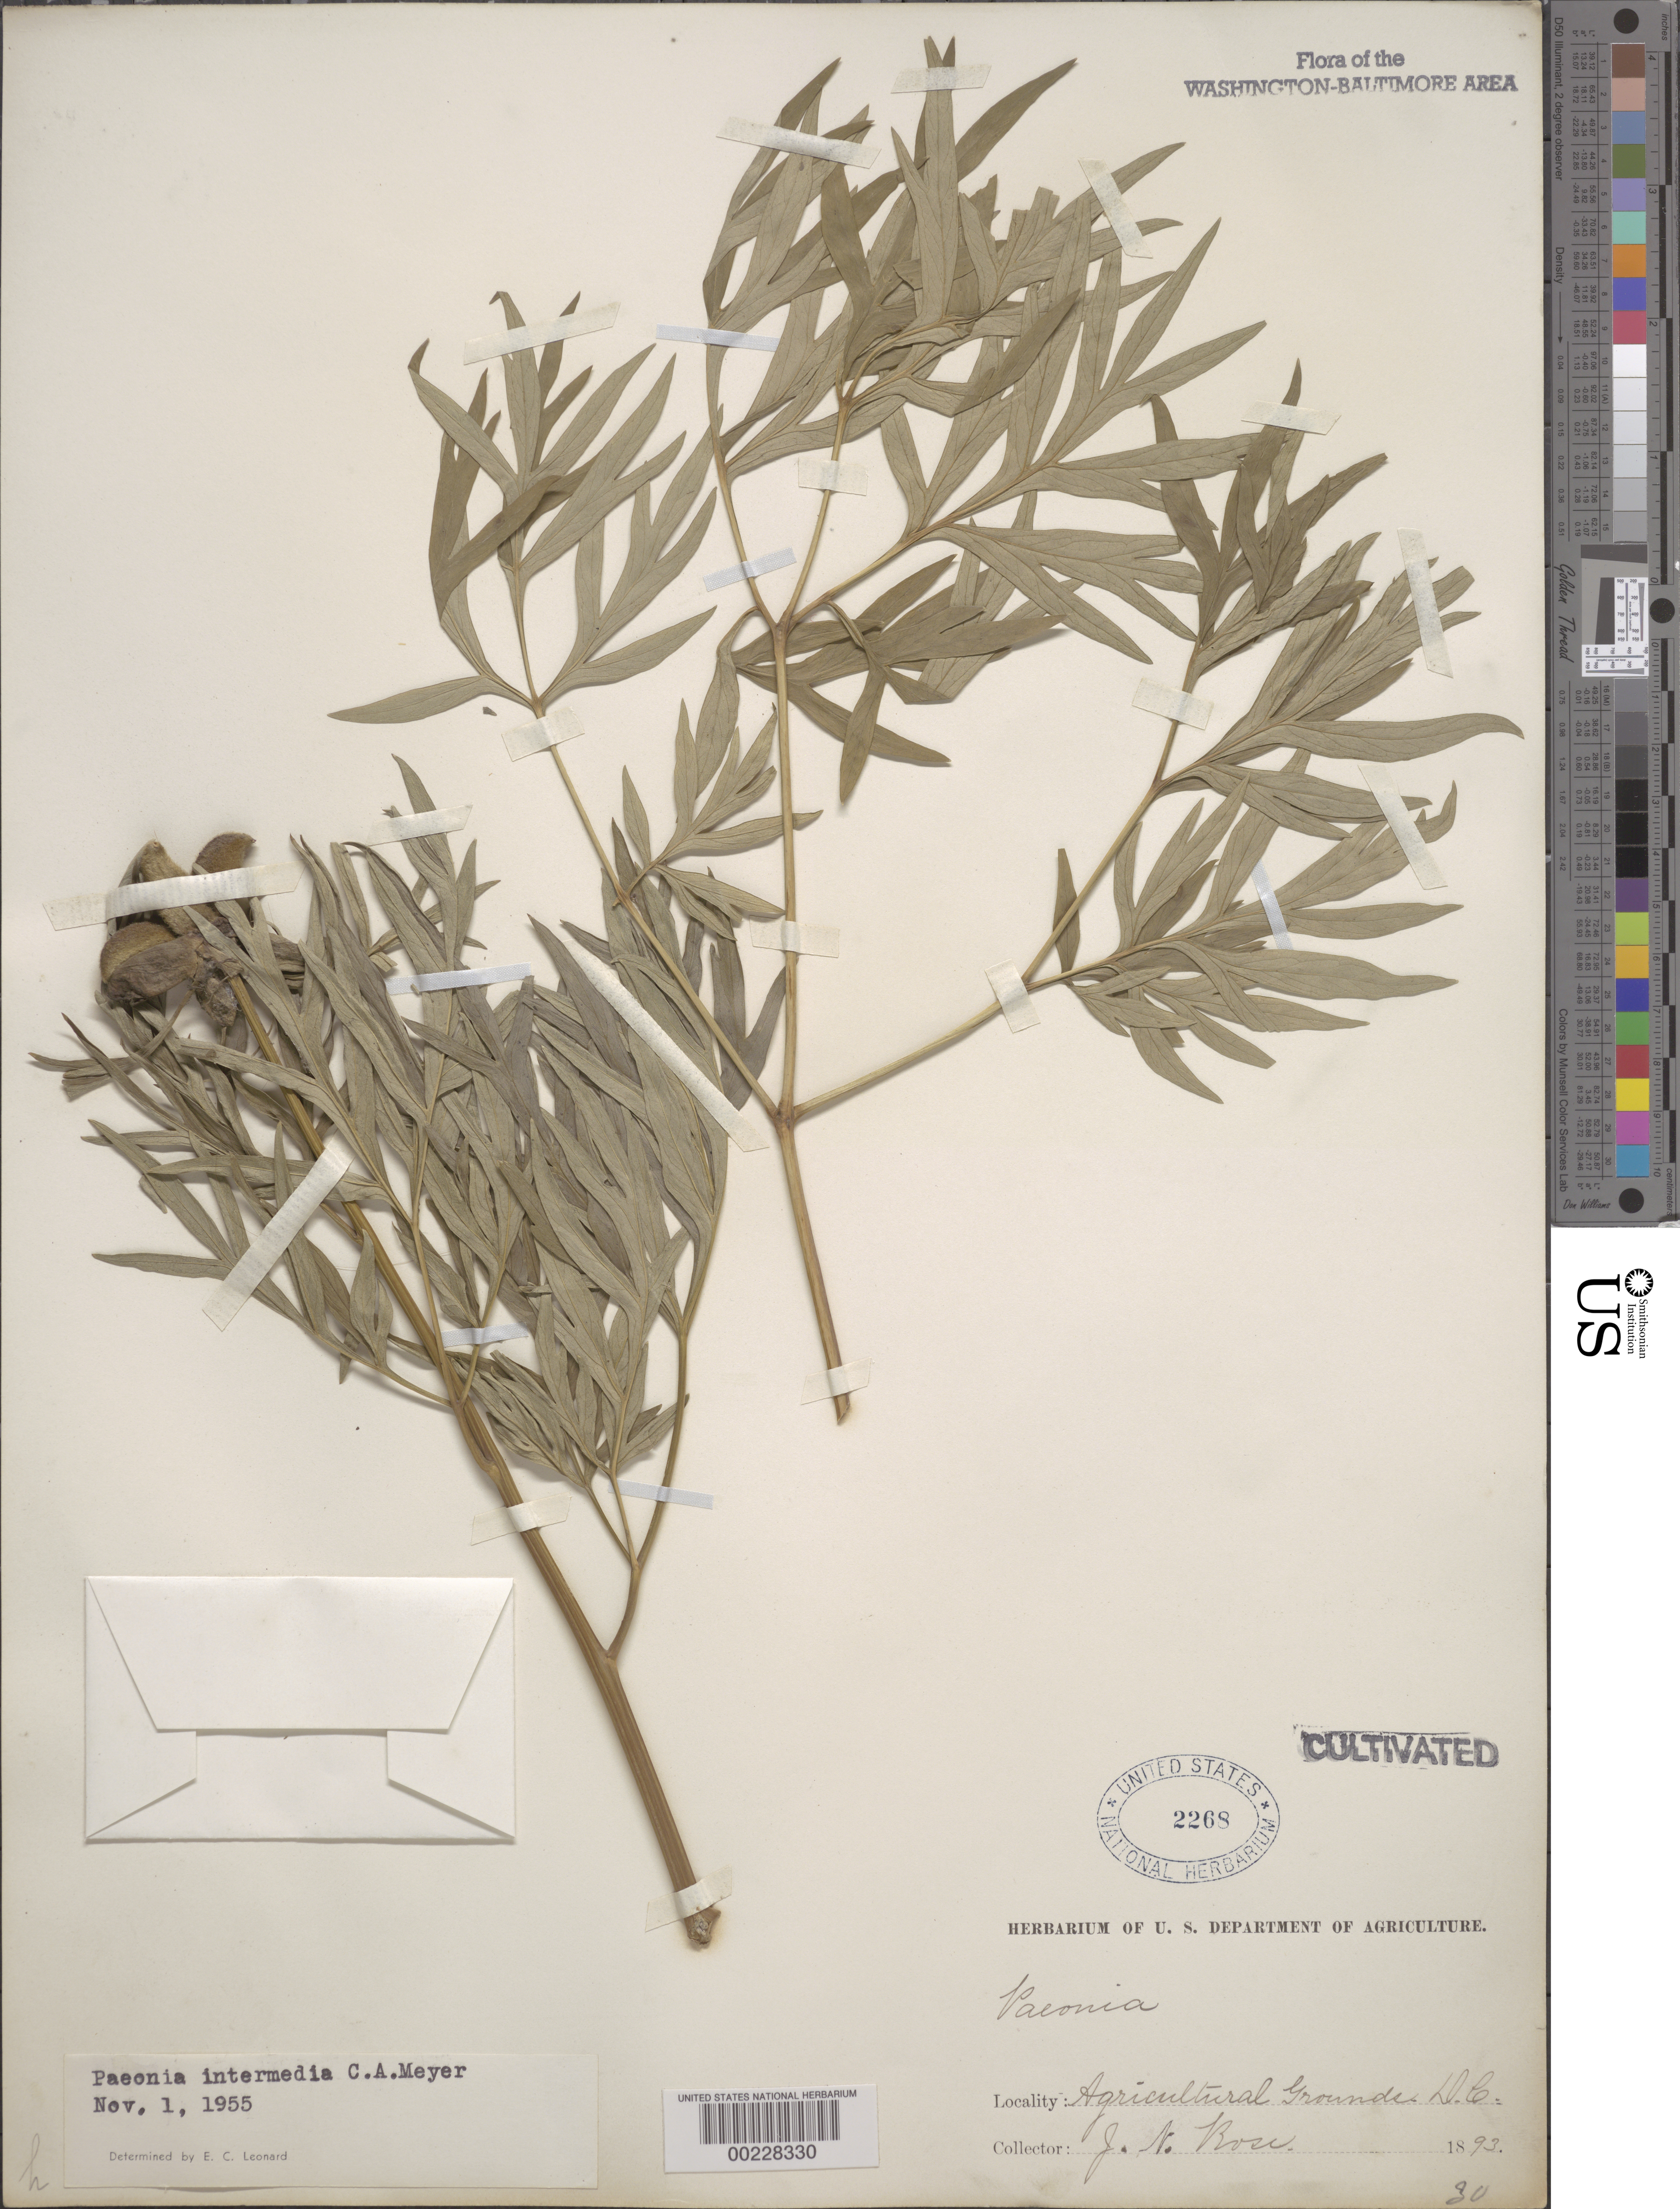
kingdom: Plantae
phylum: Tracheophyta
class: Magnoliopsida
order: Saxifragales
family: Paeoniaceae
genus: Paeonia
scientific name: Paeonia intermedia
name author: C.A. Mey.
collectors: J. N. Rose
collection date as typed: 1893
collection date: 1893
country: United States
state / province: District of Columbia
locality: Agricultural grounds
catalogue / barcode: US 2268